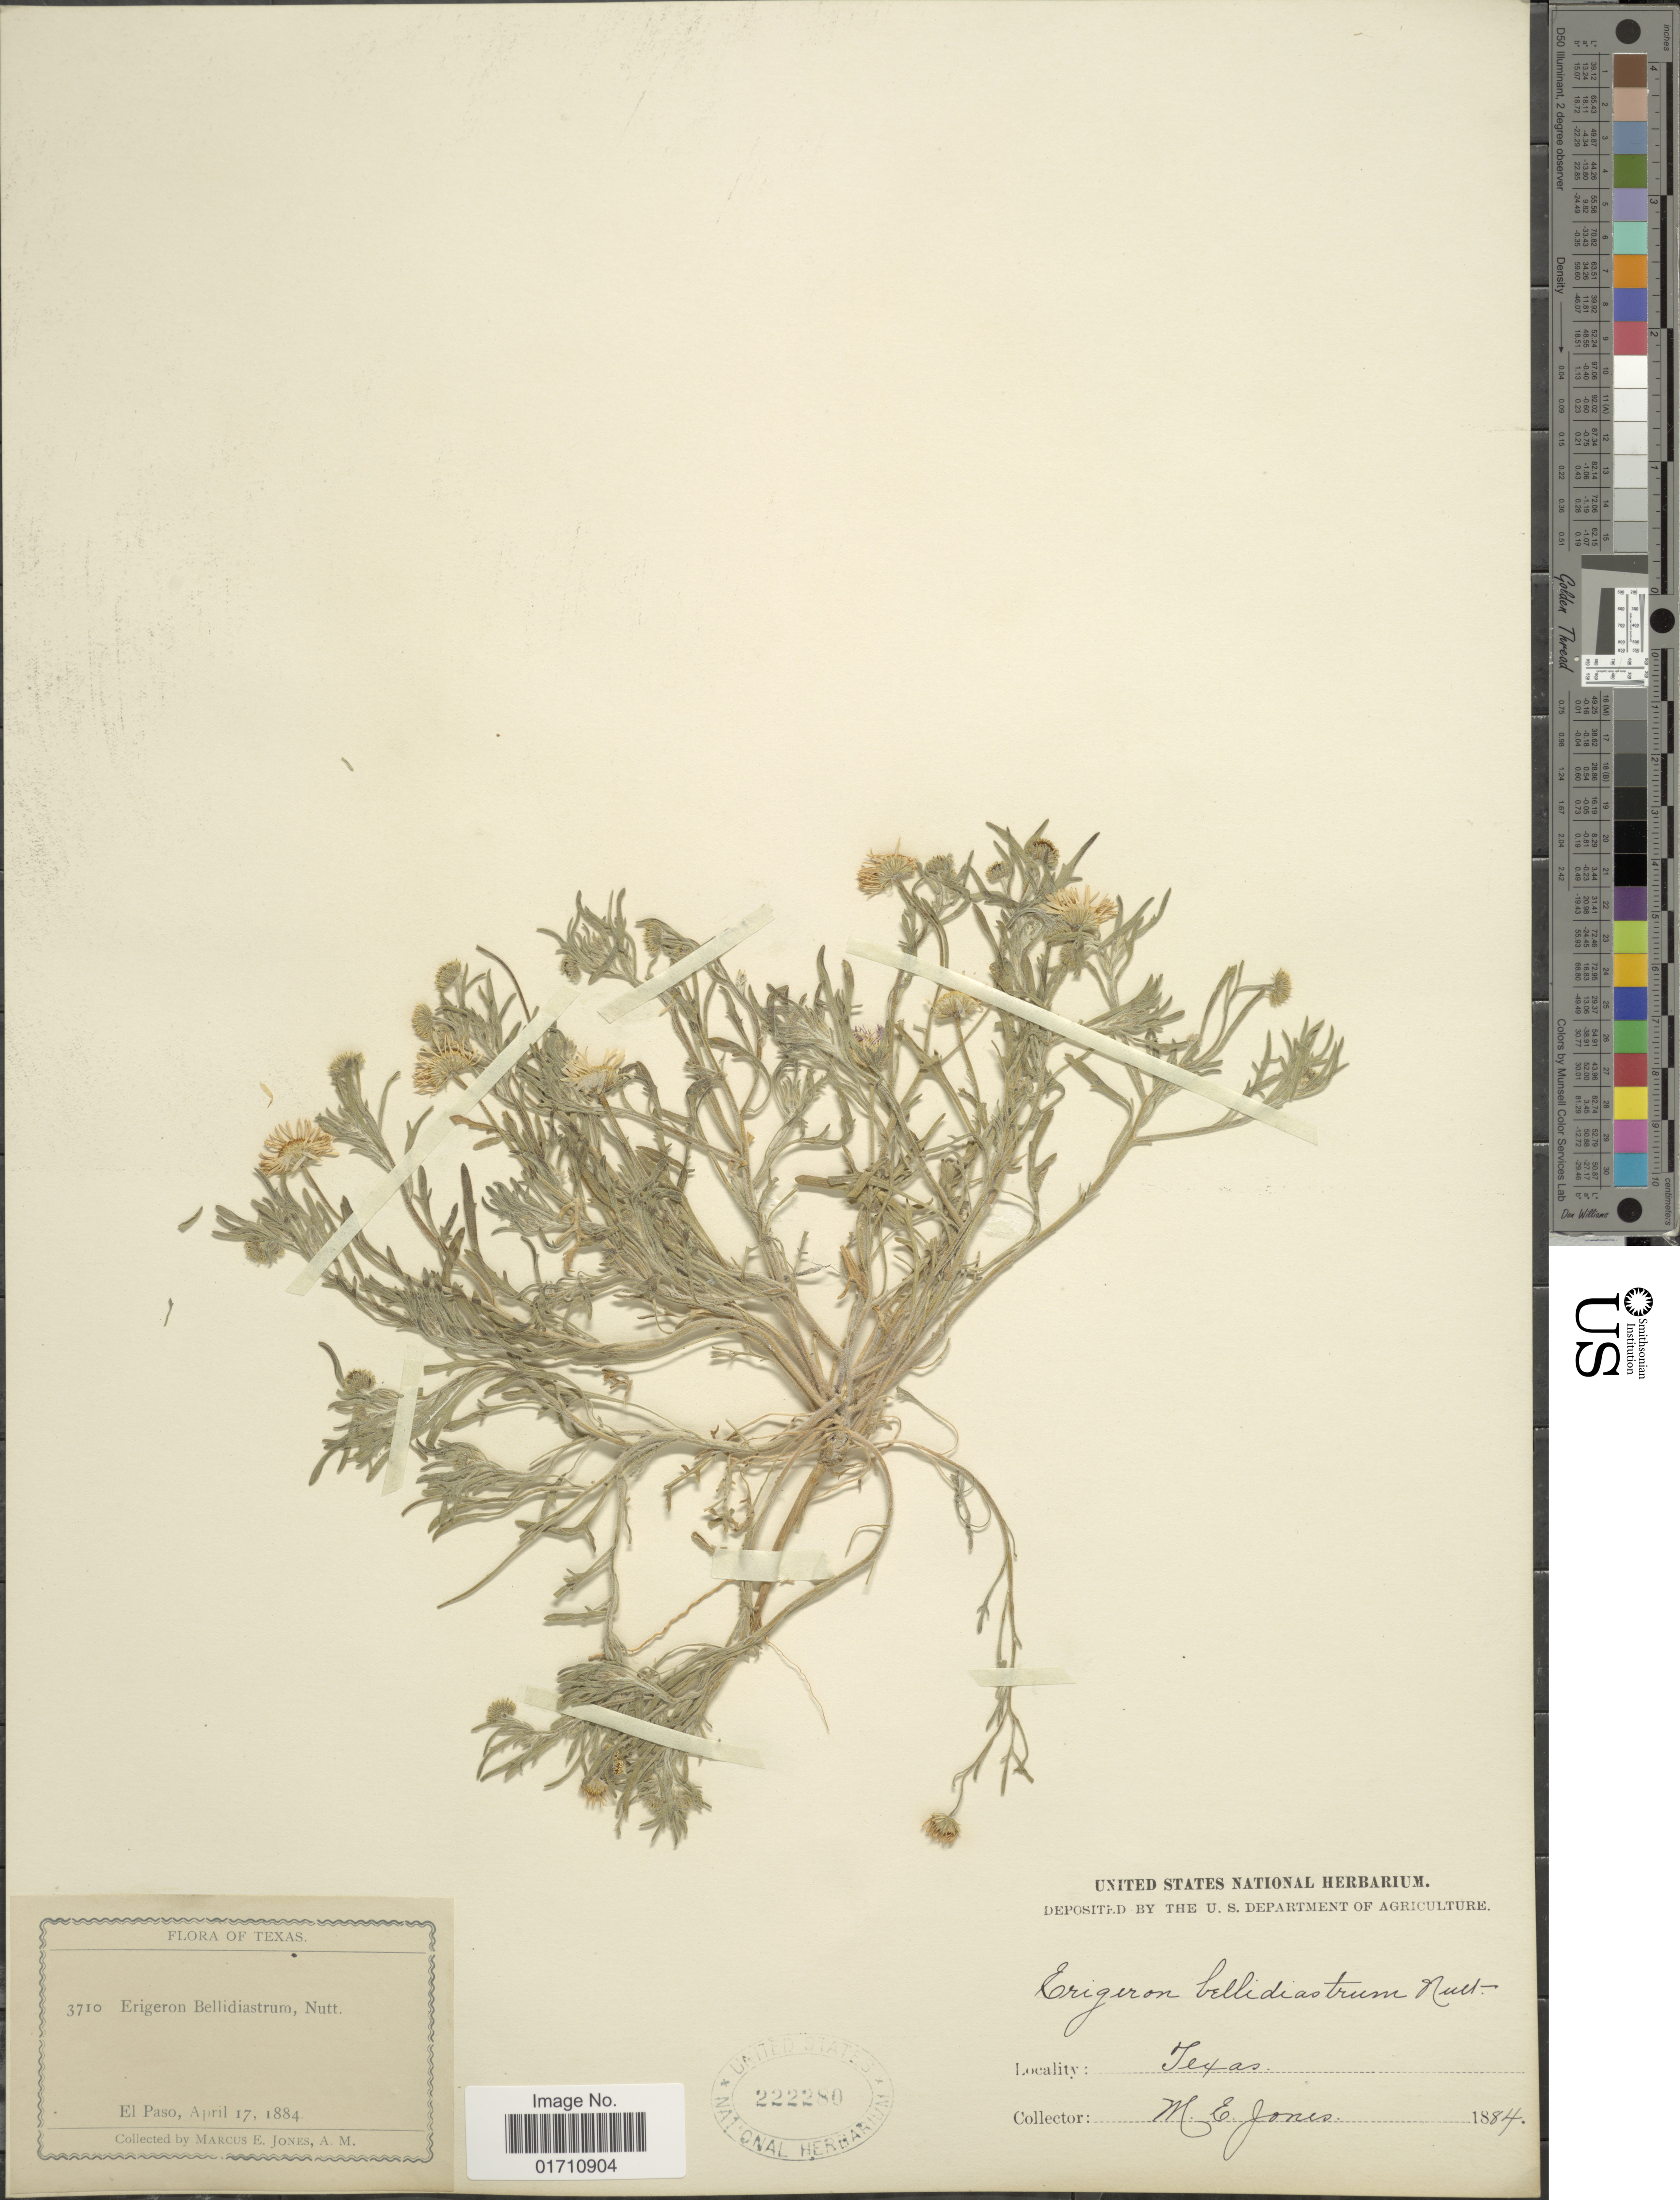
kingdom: Plantae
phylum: Tracheophyta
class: Magnoliopsida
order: Asterales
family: Asteraceae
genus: Erigeron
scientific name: Erigeron bellidiastrum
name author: Nutt.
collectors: M. E. Jones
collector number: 3710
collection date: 1884-04-17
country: United States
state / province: Texas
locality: El Paso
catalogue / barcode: US 222280